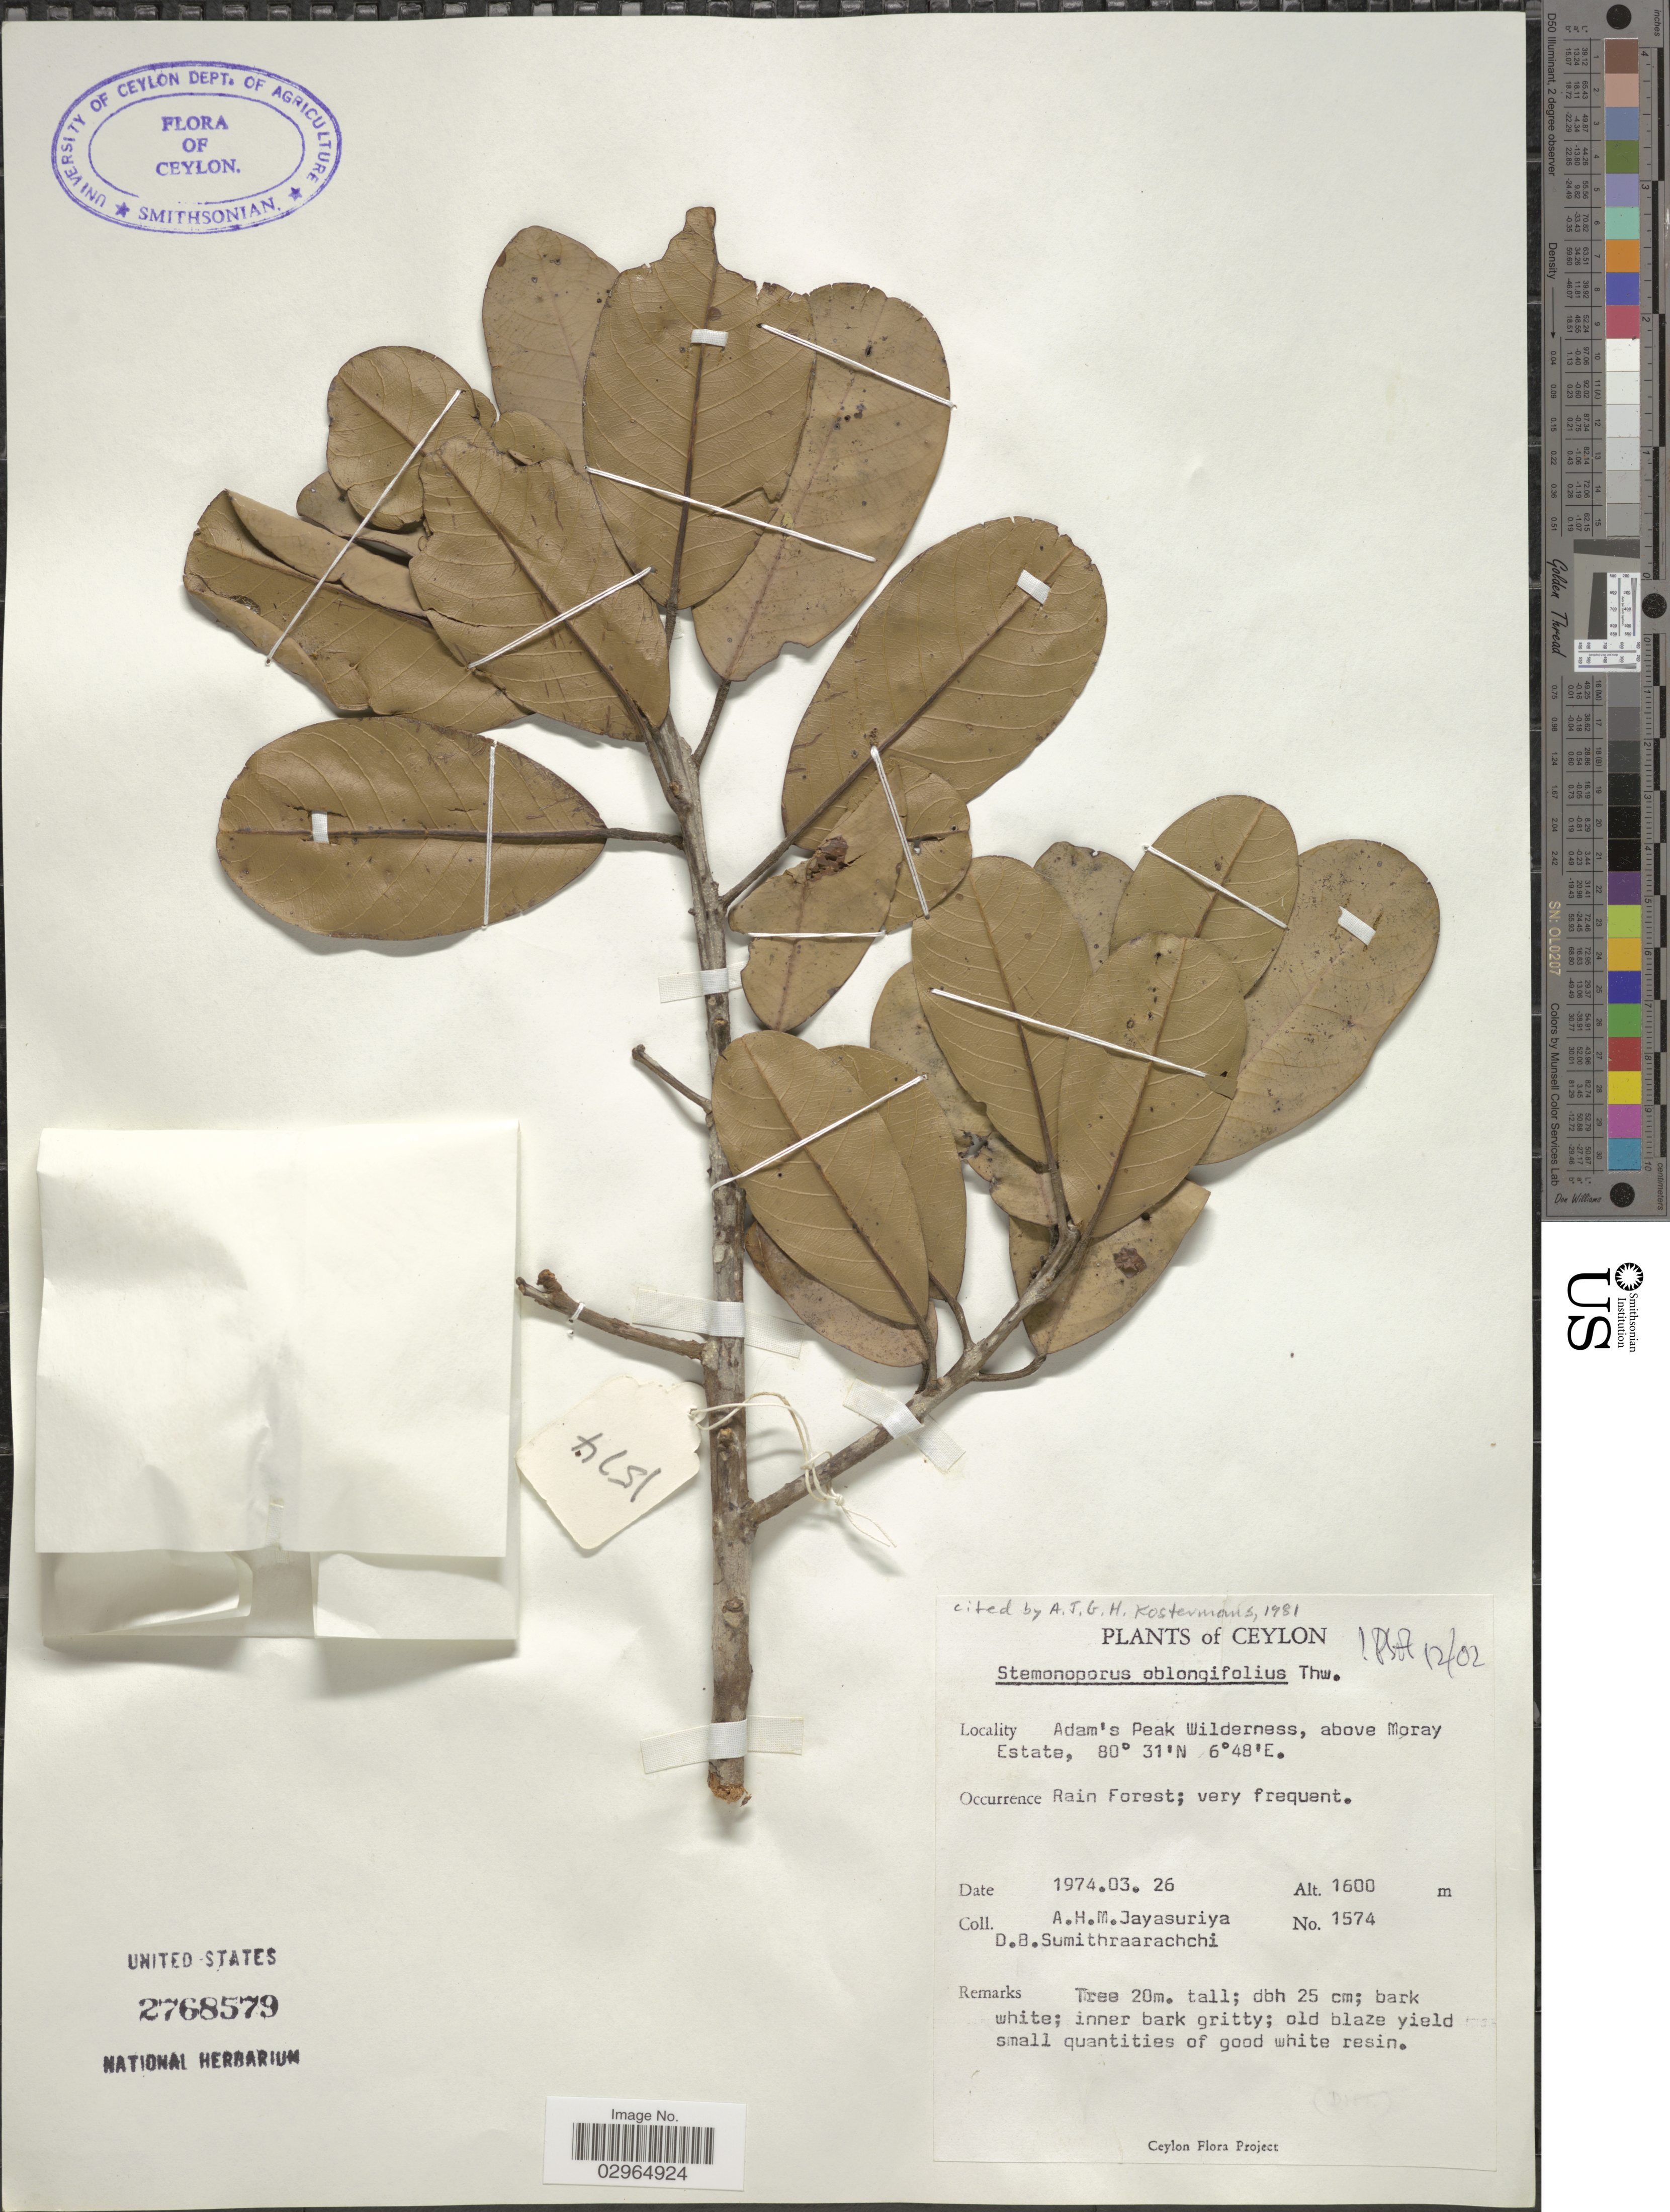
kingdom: Plantae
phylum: Tracheophyta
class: Magnoliopsida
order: Malvales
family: Dipterocarpaceae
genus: Stemonoporus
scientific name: Stemonoporus oblongifolius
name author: Thwaites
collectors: A. H. Jayasuriya & D. B. Sumithraarachchi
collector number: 1574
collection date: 1974-03-26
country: Sri Lanka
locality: Ceylon. Adam's Peak Wilderness, above Moray Estate.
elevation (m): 1600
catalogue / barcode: US 2768579